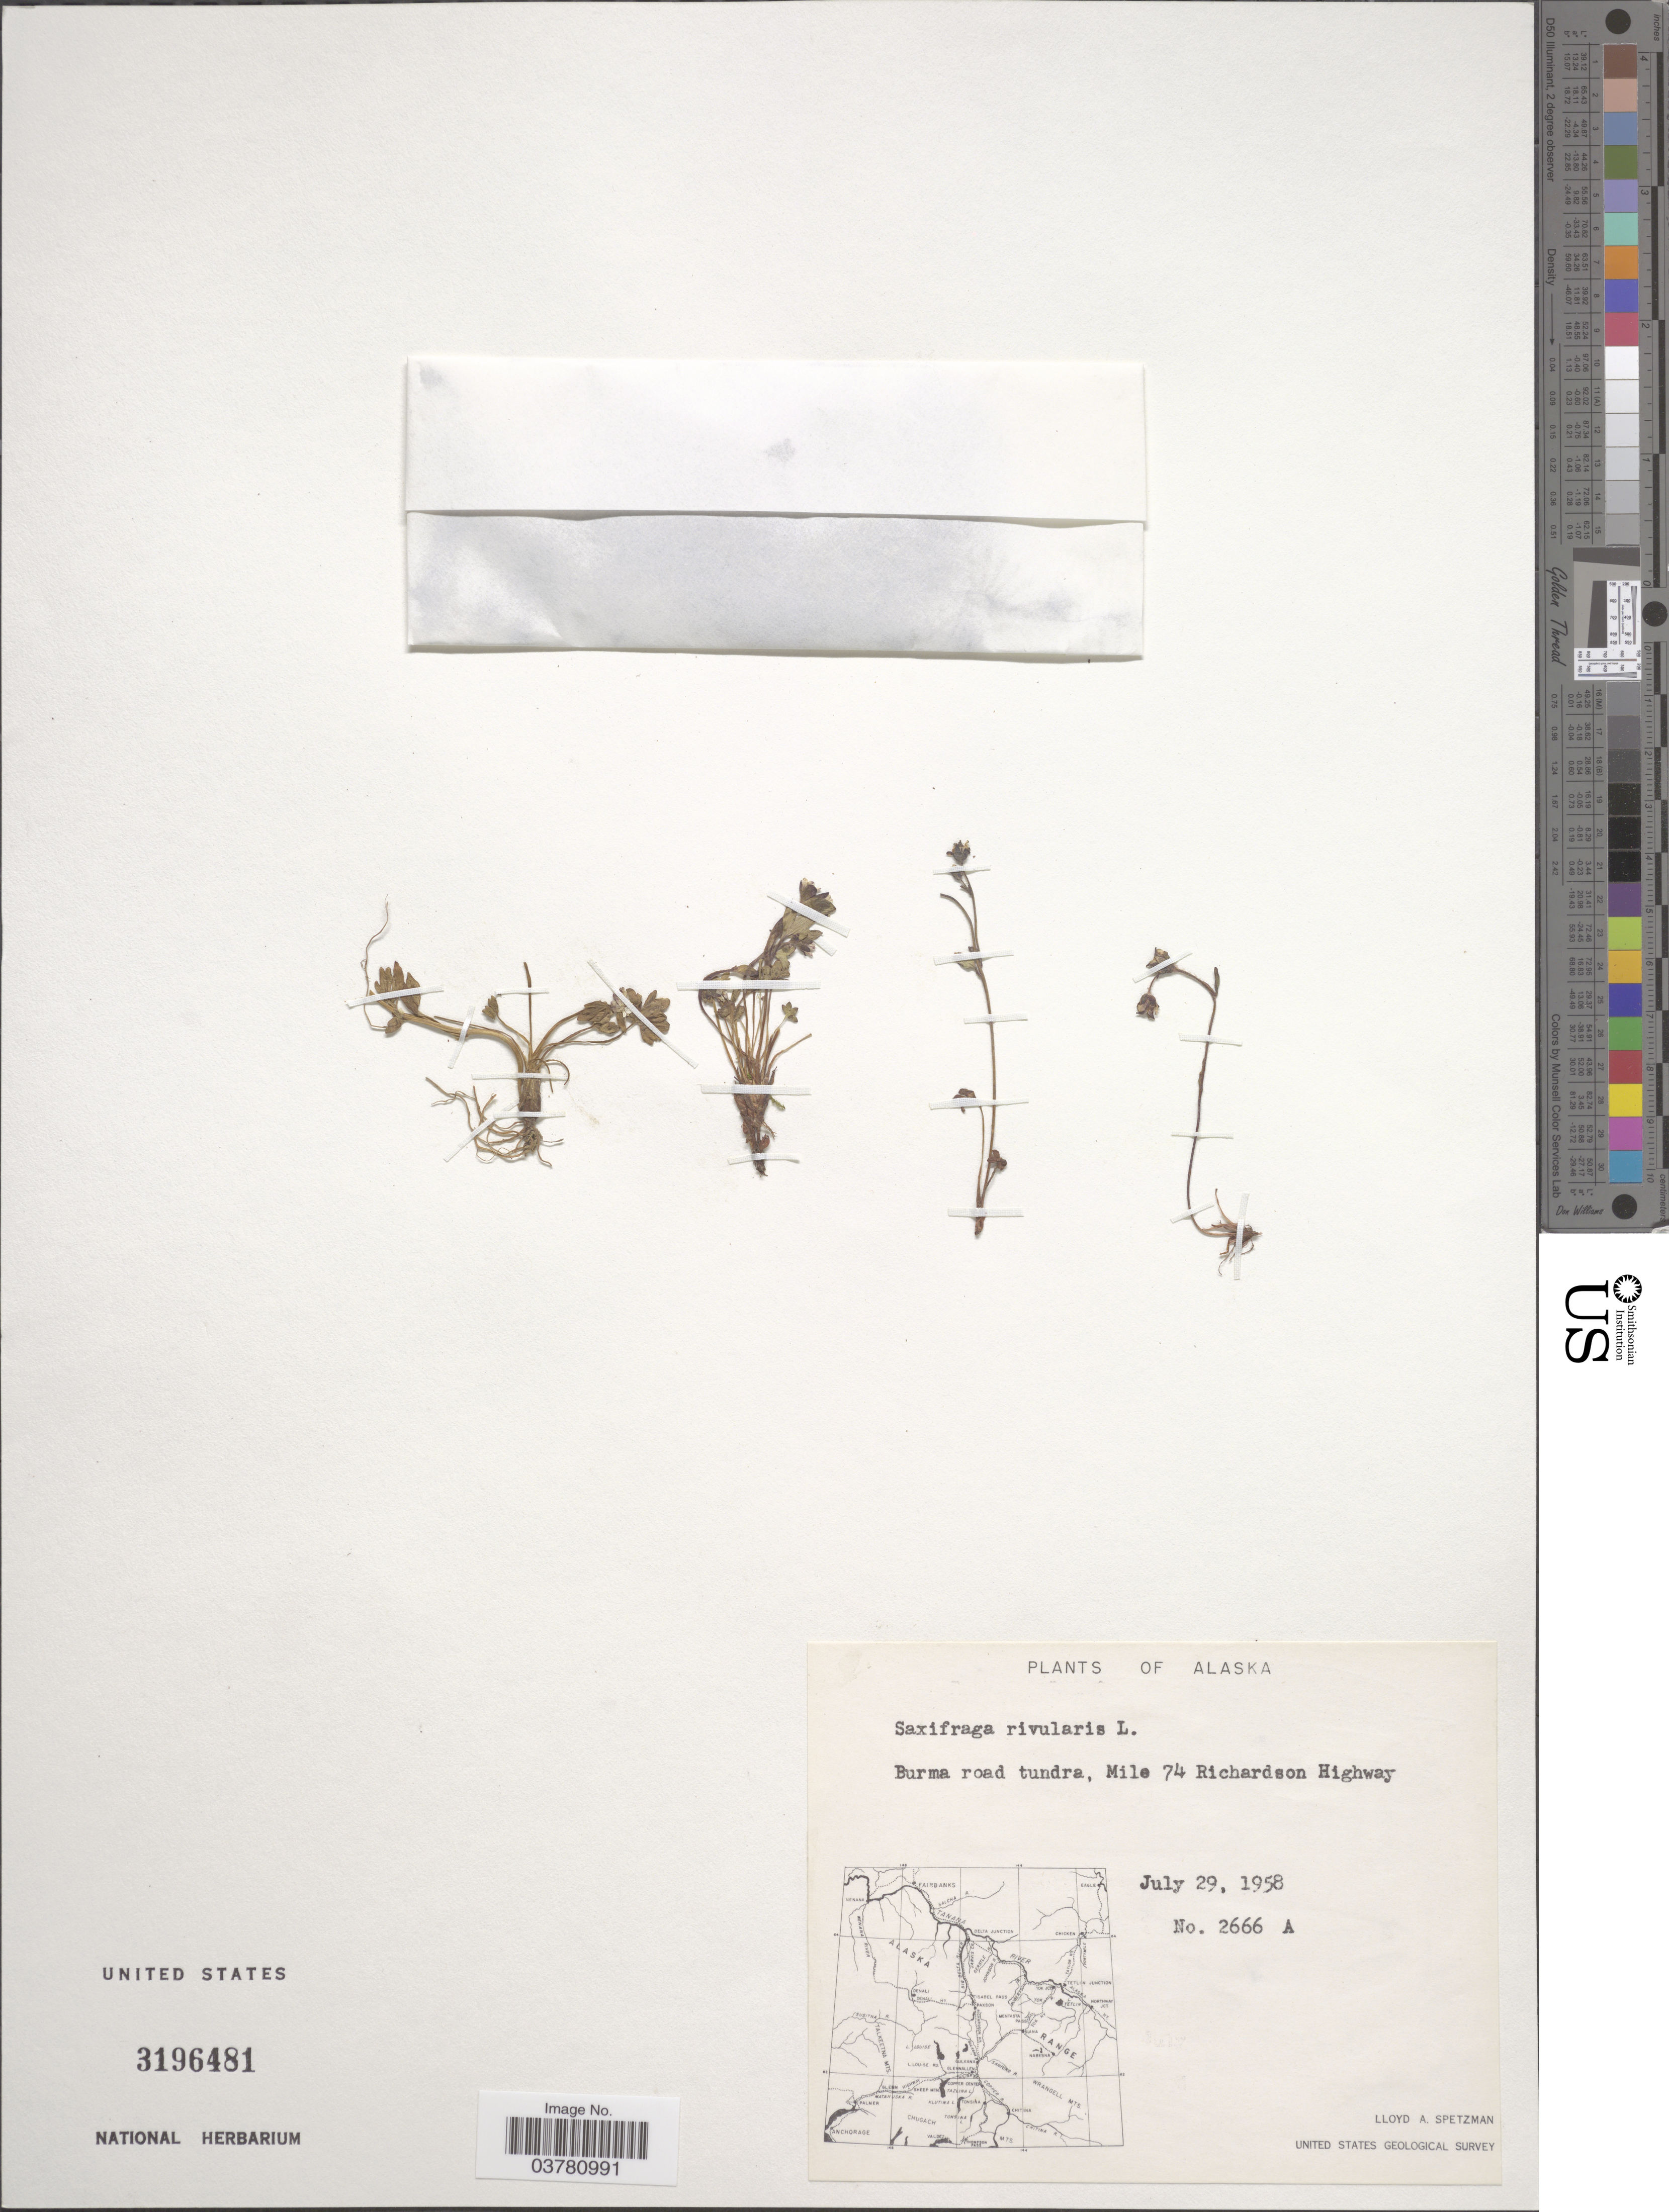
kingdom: Plantae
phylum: Tracheophyta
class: Magnoliopsida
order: Saxifragales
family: Saxifragaceae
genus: Saxifraga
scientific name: Saxifraga rivularis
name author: L.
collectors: L. Spetzman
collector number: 2666 A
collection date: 1958-07-29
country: United States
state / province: Alaska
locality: Burma road tundra, Mile 74 Richardson Highway. United States Geological Survey.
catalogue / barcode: US 3196481